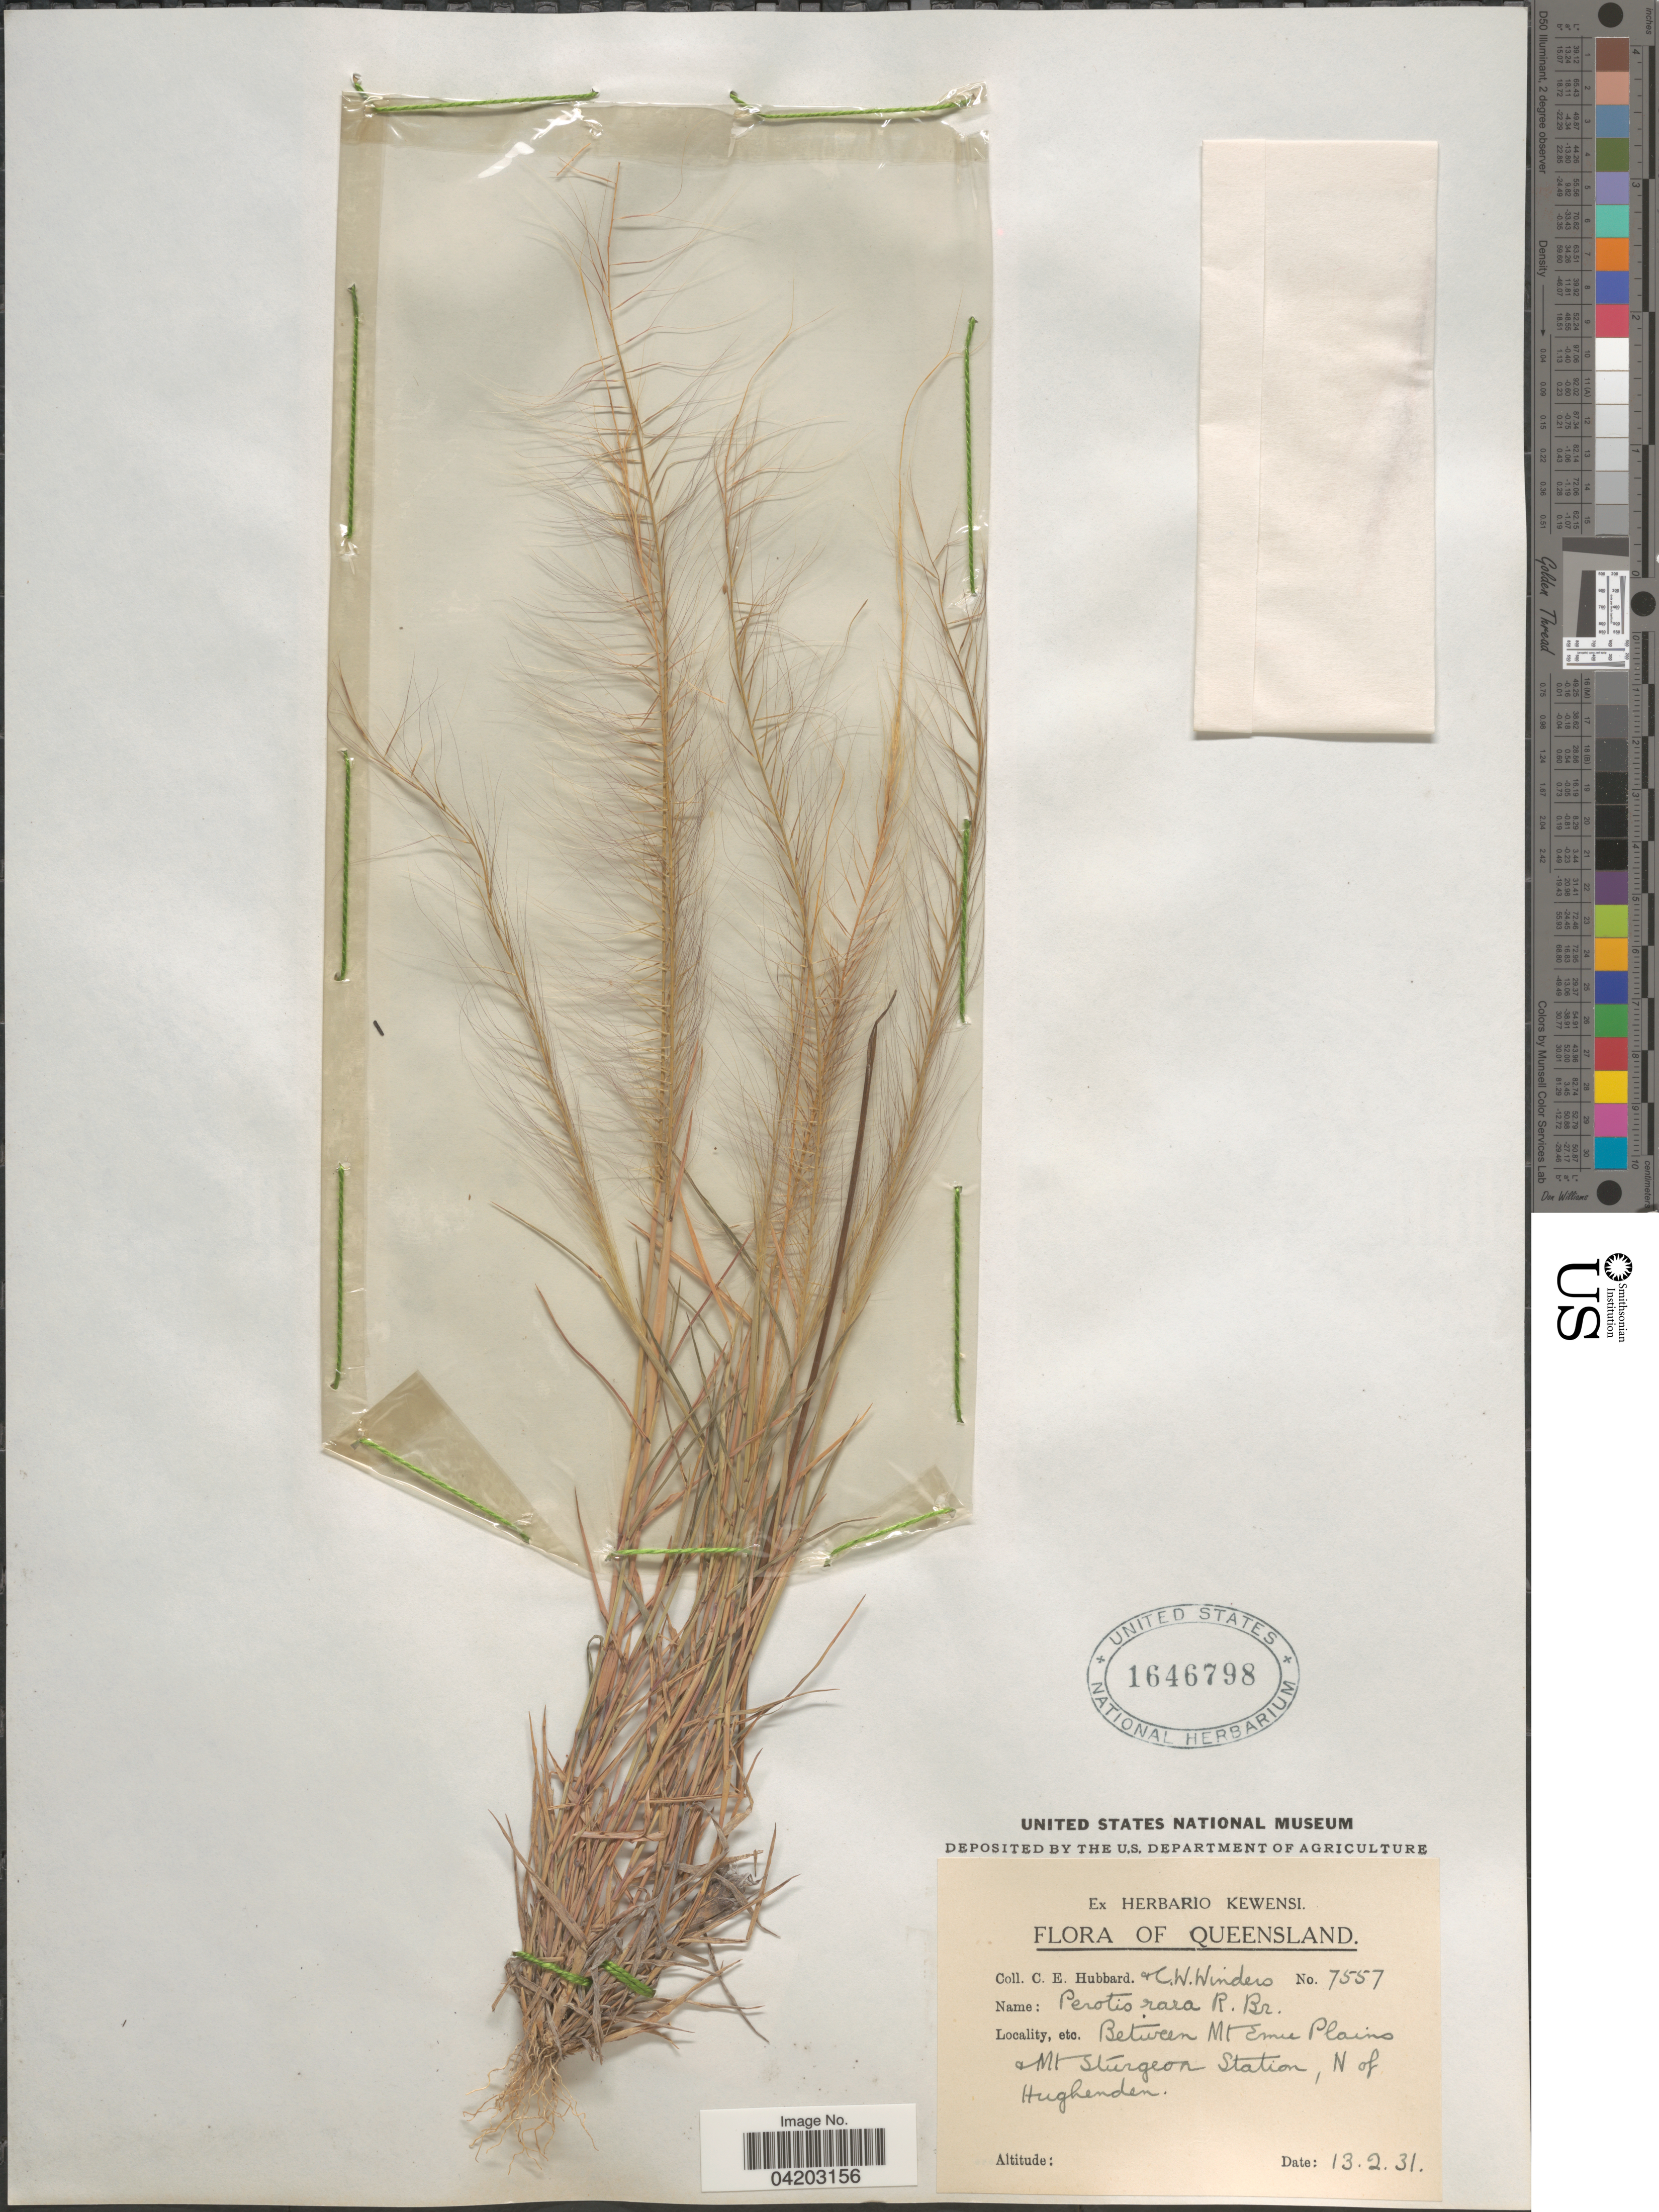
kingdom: Plantae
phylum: Tracheophyta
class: Liliopsida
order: Poales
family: Poaceae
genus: Perotis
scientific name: Perotis rara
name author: R. Br.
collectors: C. E. Hubbard & C. Winders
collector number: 7557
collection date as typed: Transcribed d/m/y: 13/2/31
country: Australia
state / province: Queensland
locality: Between Mt Emie Plains & Mt Sturgeon Station, N of Hughenden.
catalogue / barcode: US 1646798